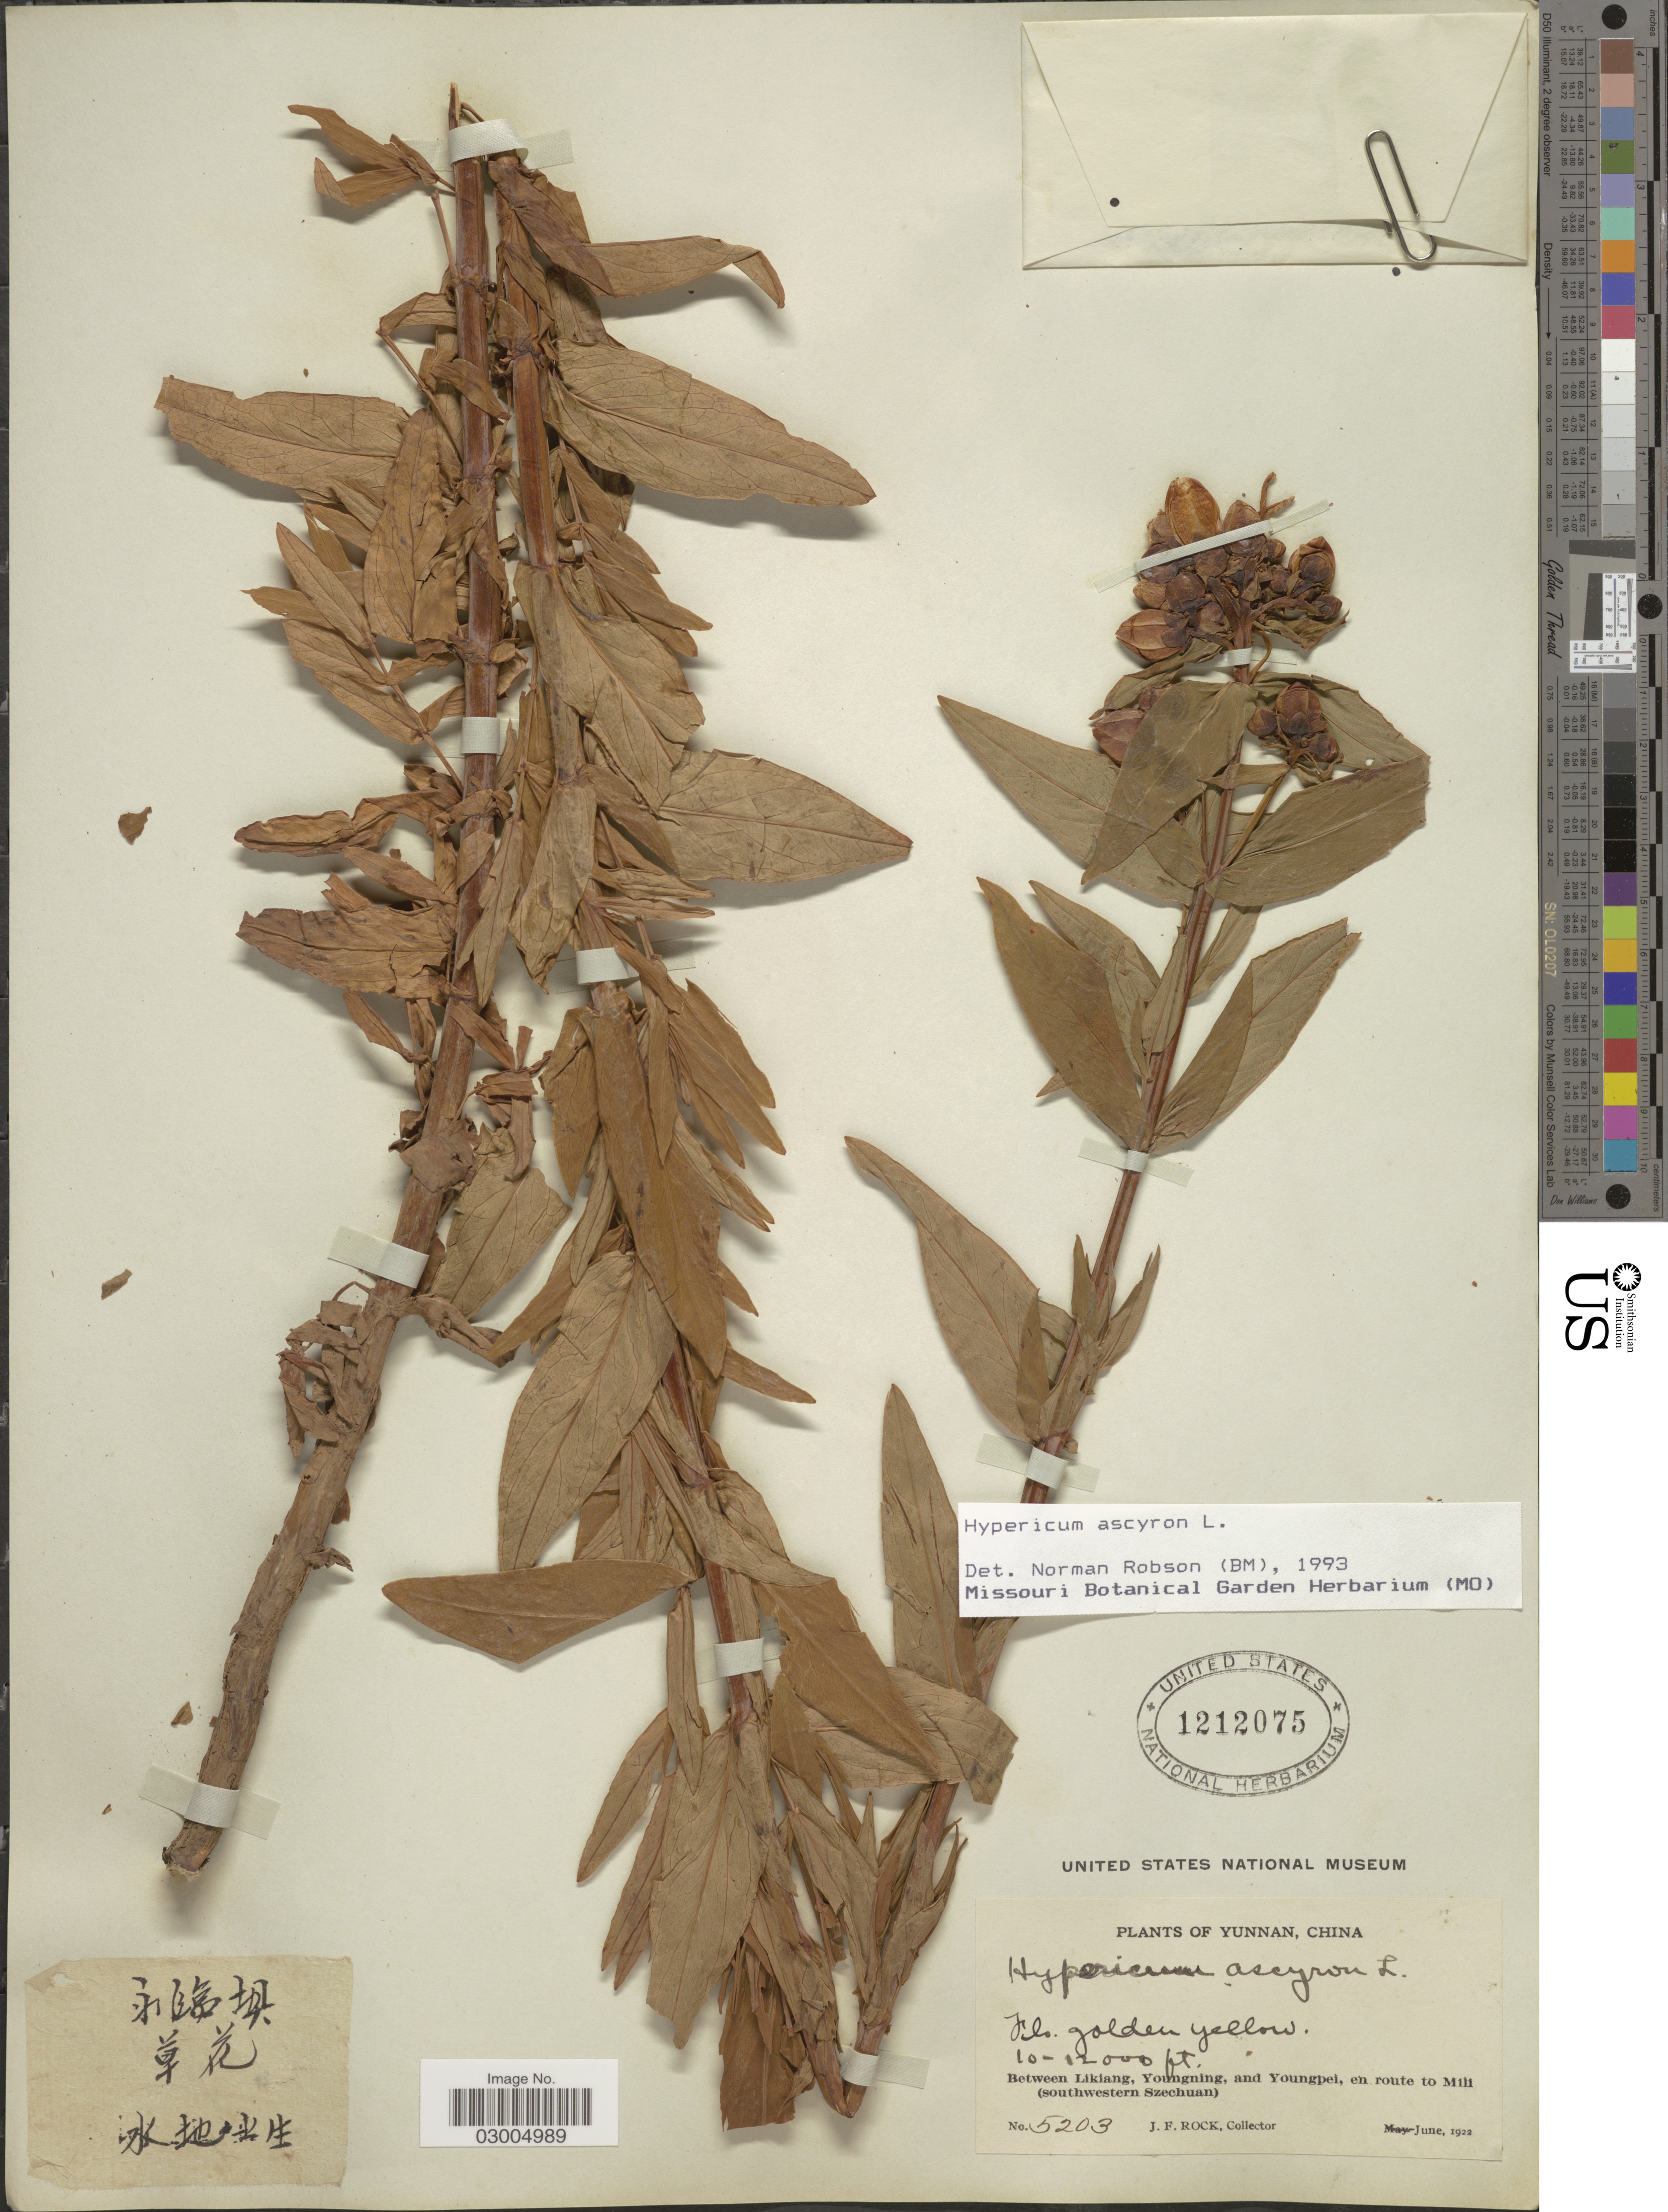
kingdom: Plantae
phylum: Tracheophyta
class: Magnoliopsida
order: Malpighiales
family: Hypericaceae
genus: Hypericum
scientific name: Hypericum ascyron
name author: L.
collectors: J. Rock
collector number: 5203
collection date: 1922-06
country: China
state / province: Yunnan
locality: Between Likiang, Youngning, and Youngpei, en route to Mili (southwestern Szechuan).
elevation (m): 3048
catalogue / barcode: US 1212075